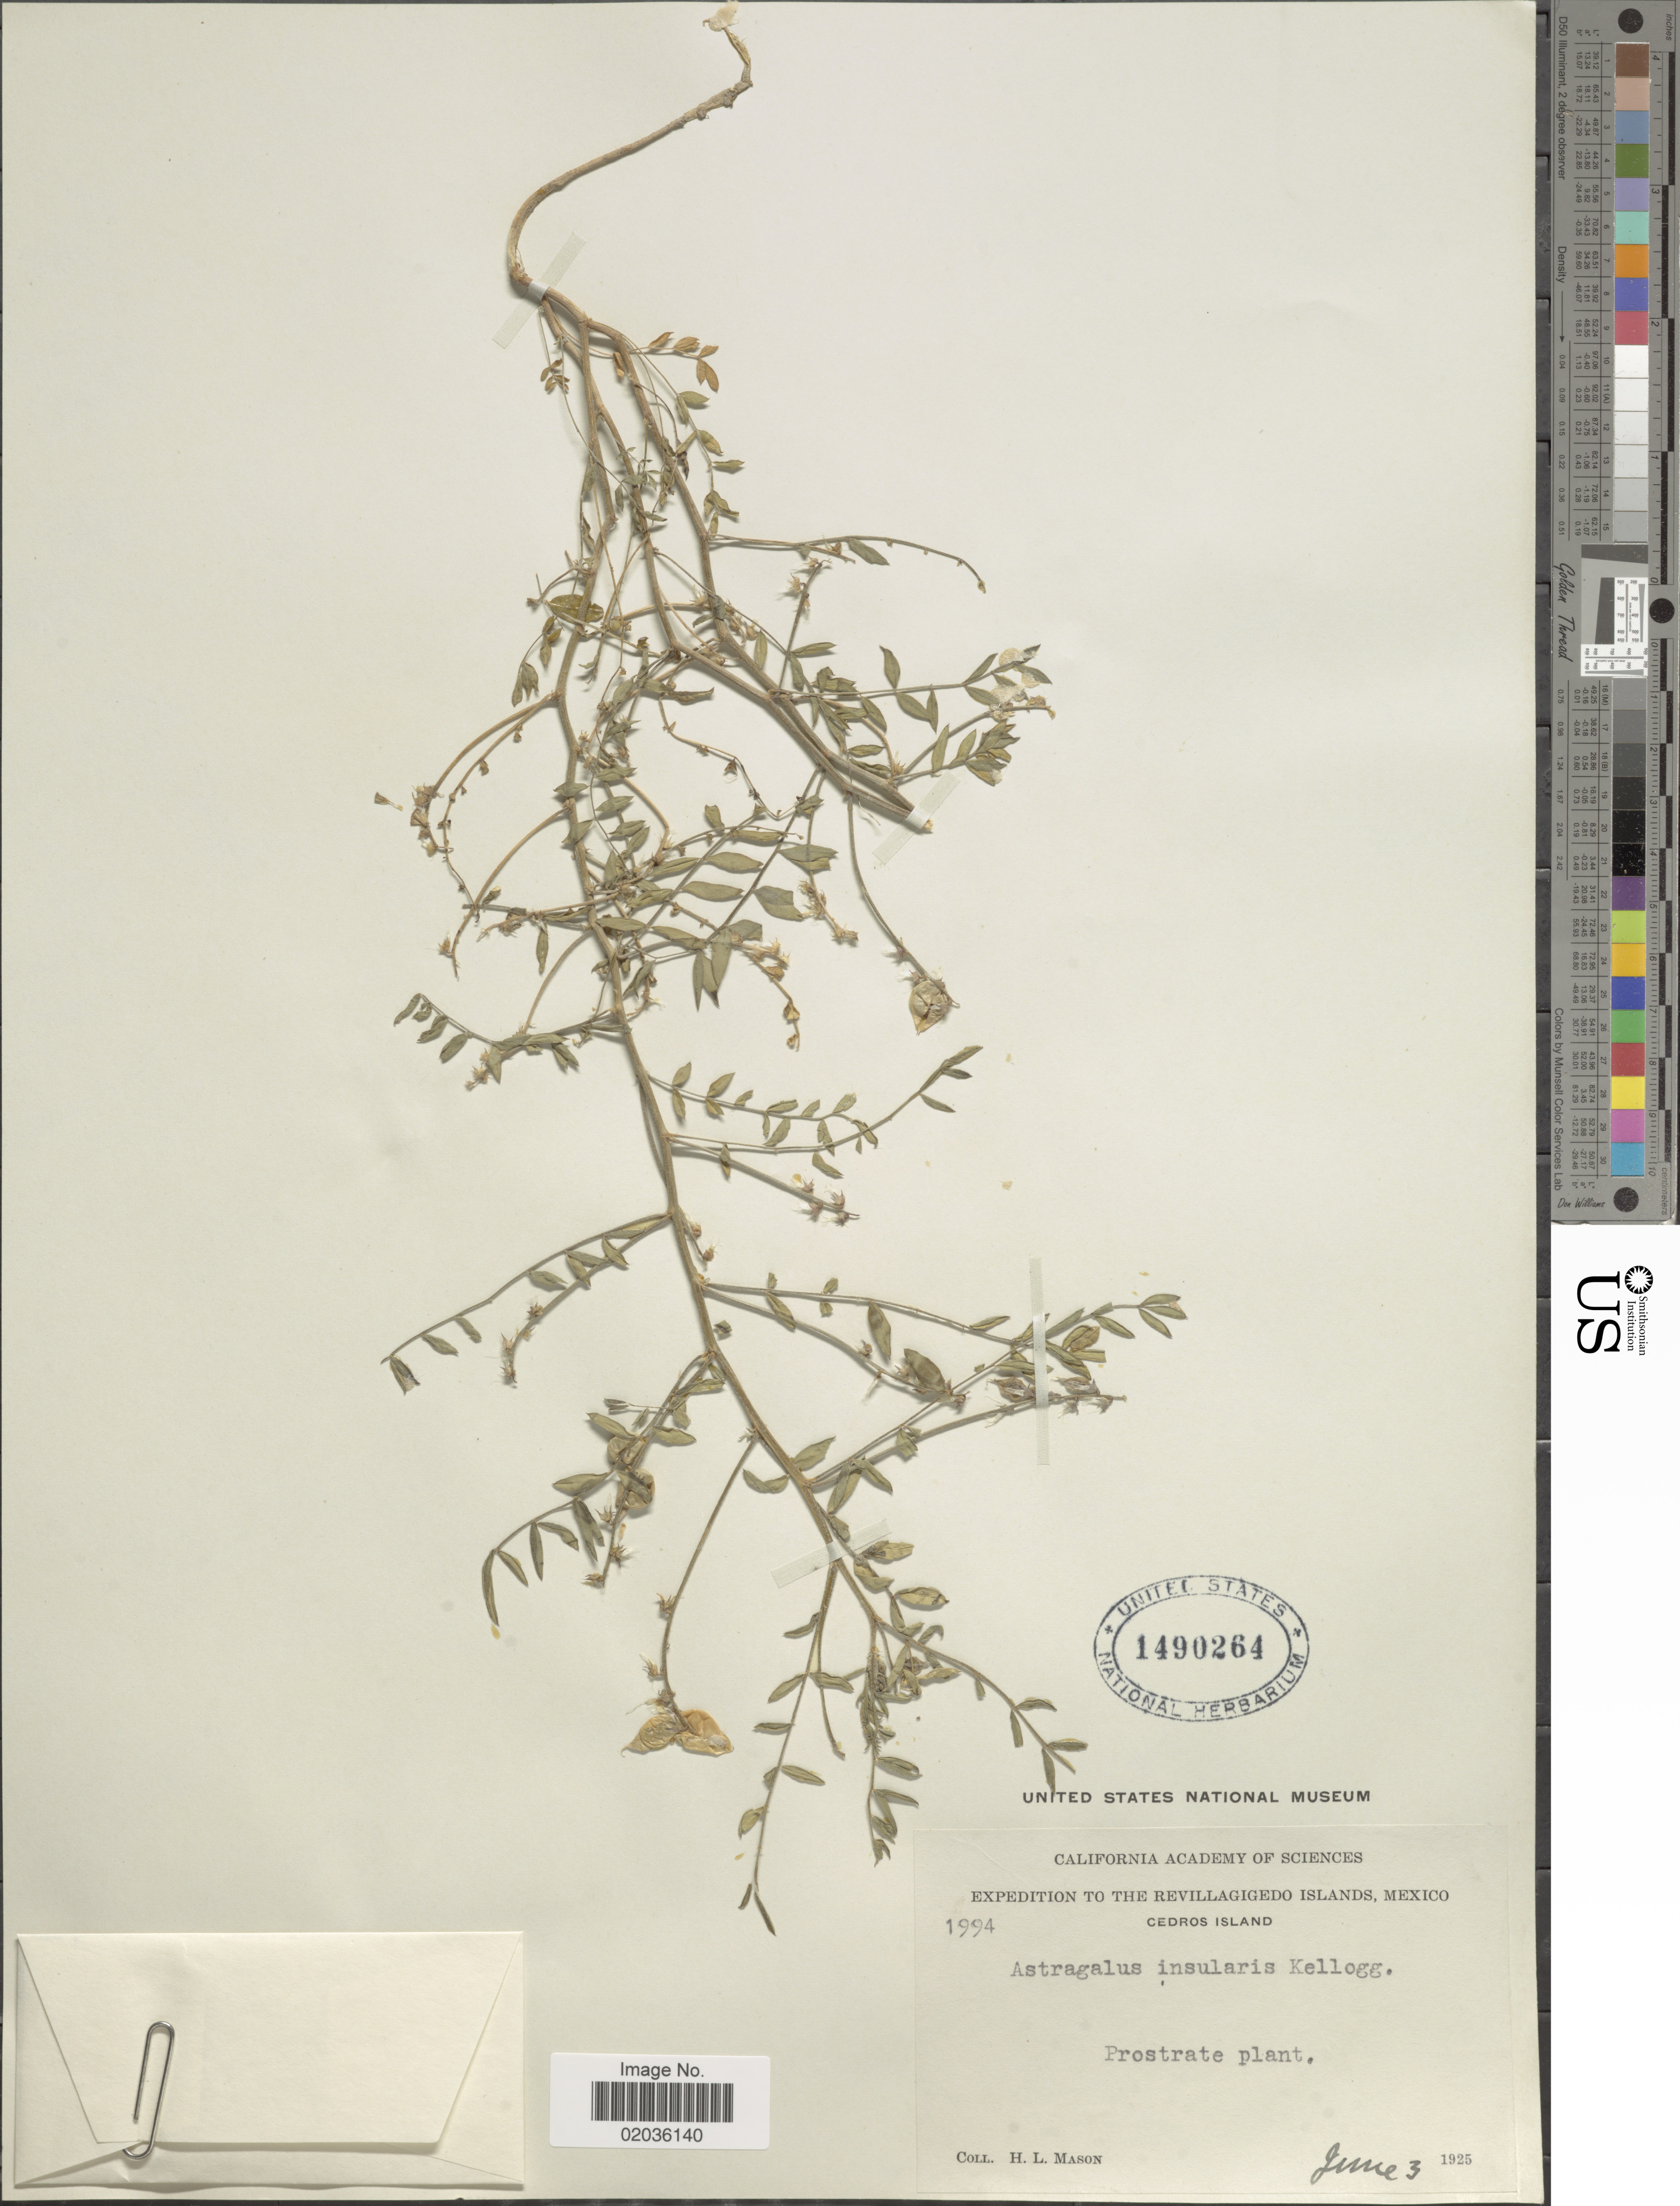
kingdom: Plantae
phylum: Tracheophyta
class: Magnoliopsida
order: Fabales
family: Fabaceae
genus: Astragalus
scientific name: Astragalus insularis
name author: Kellogg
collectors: H. L. Mason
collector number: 1994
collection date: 1925-06-03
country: Mexico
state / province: Colima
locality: The Revillagigedo Islands, Prostrate plant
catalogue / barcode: US 1490264